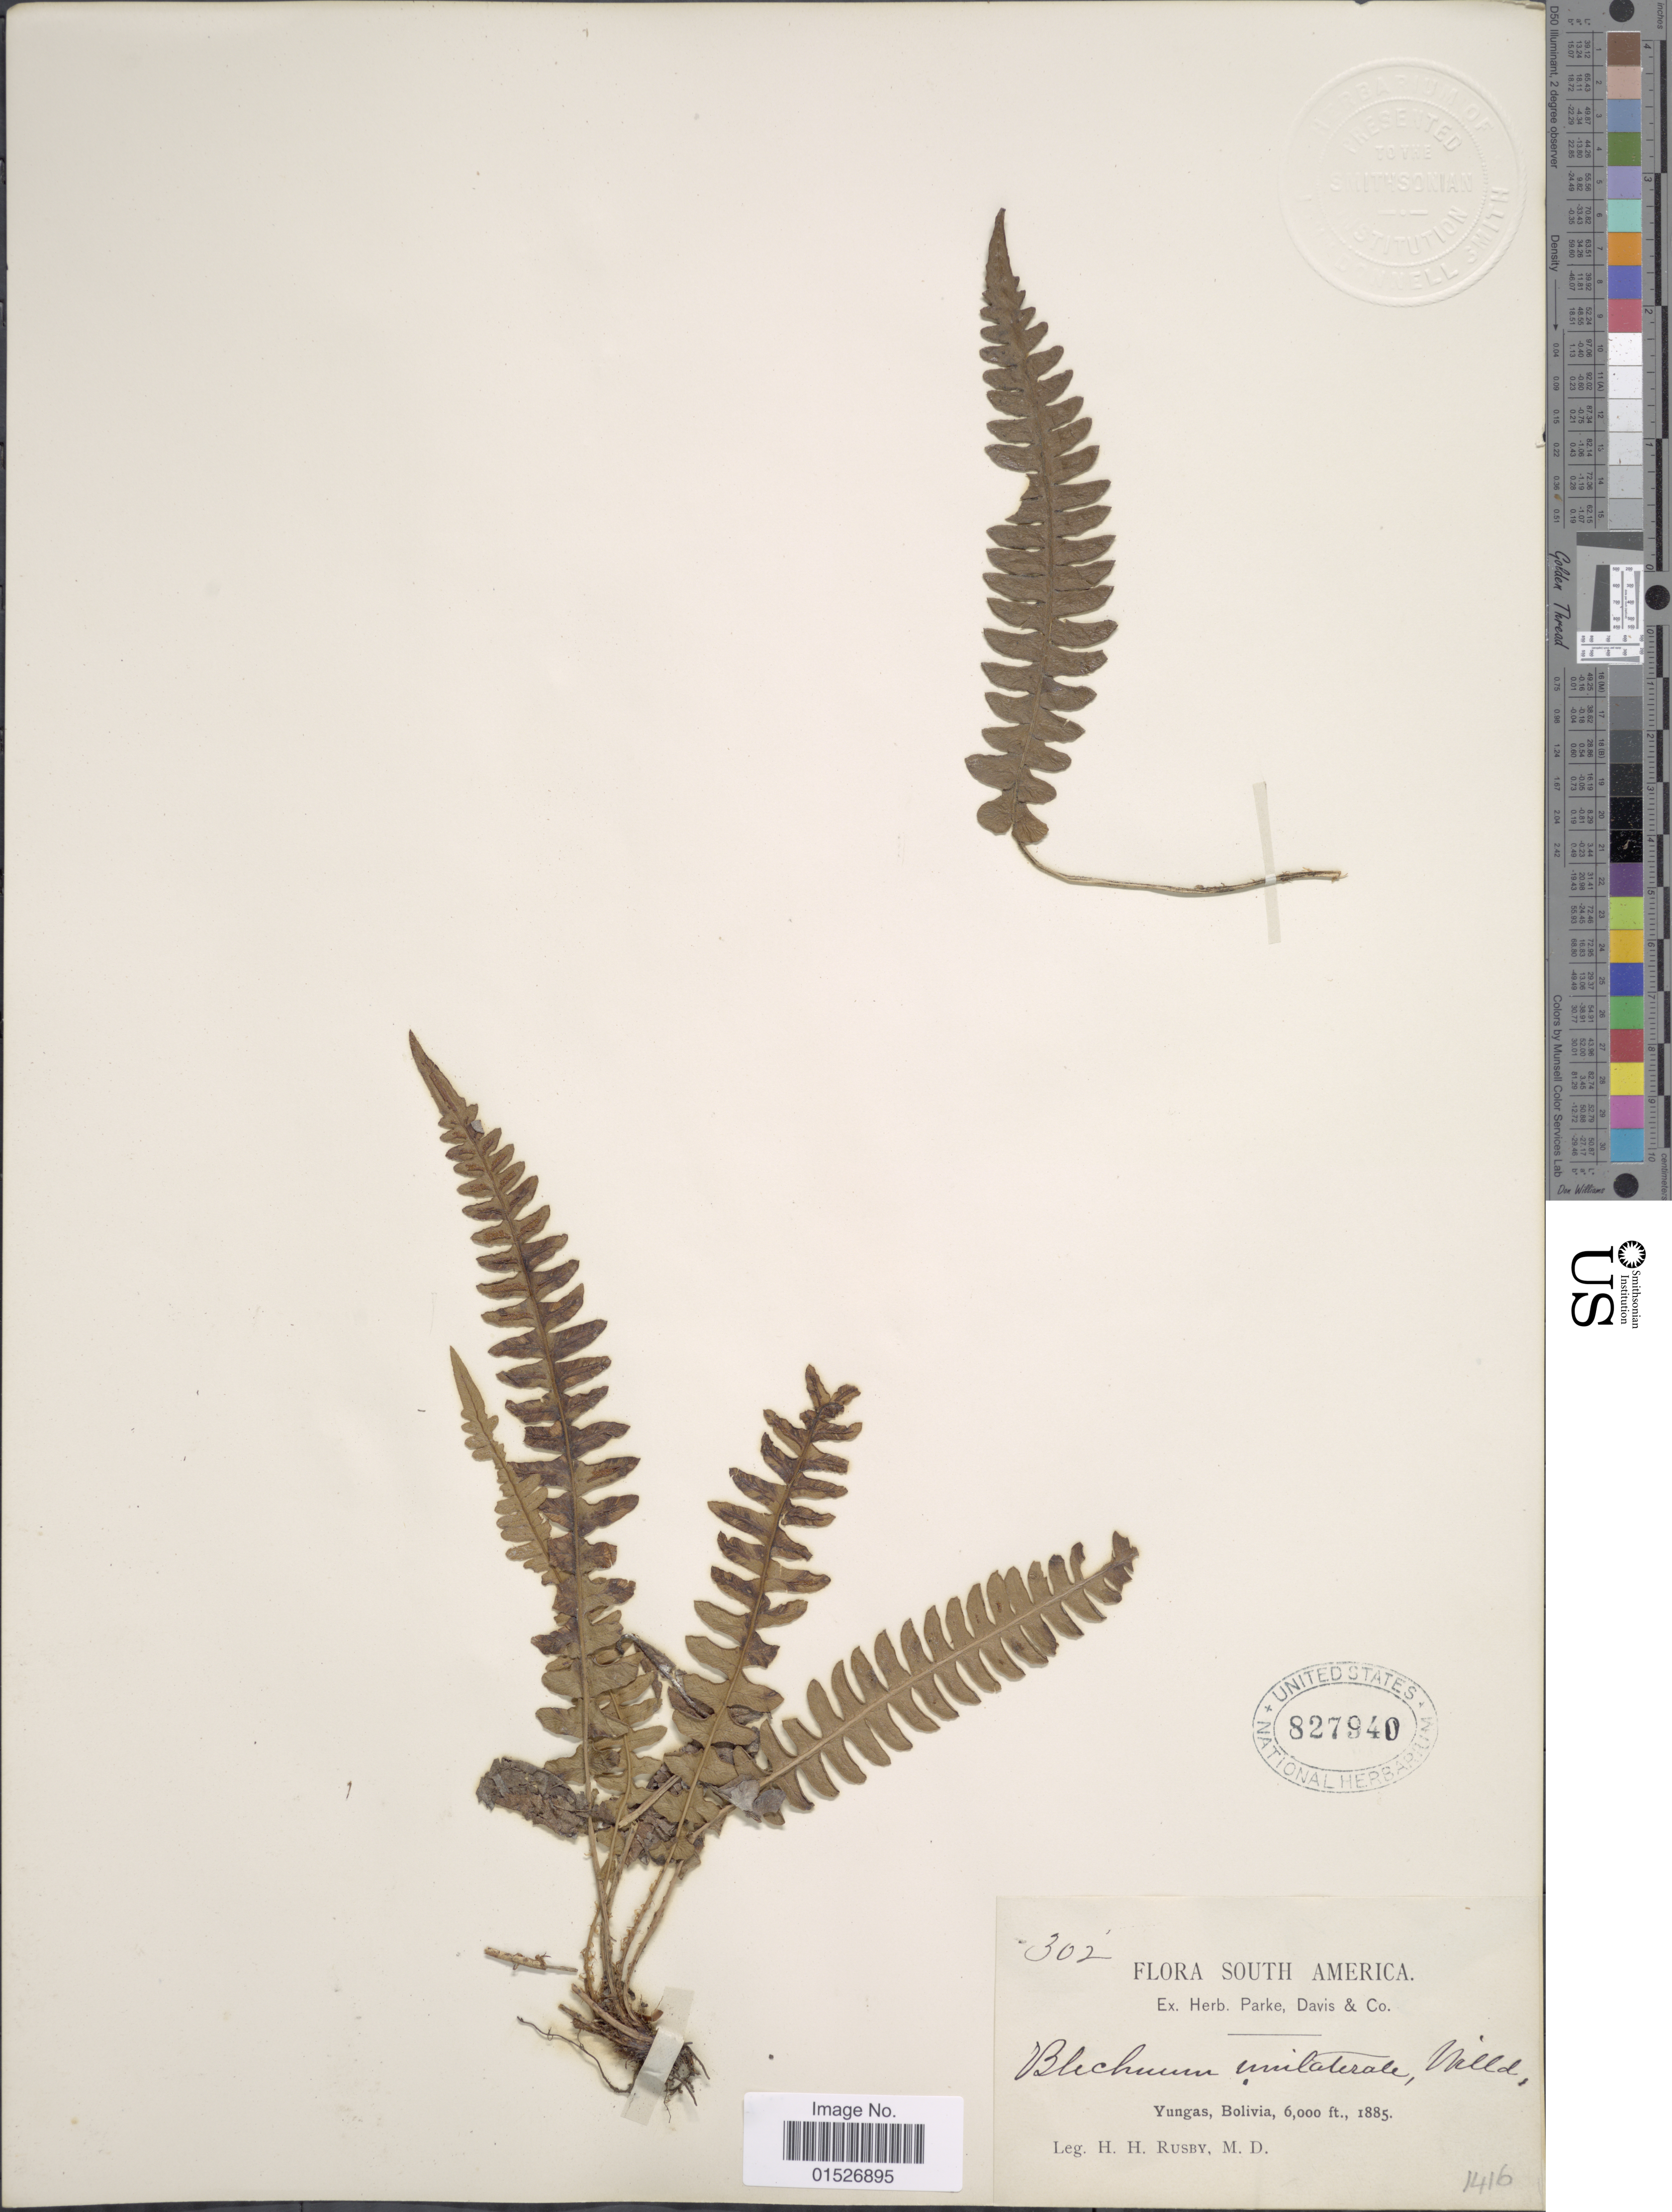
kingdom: Plantae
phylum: Tracheophyta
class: Polypodiopsida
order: Polypodiales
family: Blechnaceae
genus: Blechnum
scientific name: Blechnum polypodioides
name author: Raddi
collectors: H. H. Rusby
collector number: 302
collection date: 1885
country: Bolivia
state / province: La Paz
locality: Yungas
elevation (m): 1829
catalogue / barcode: US 827940